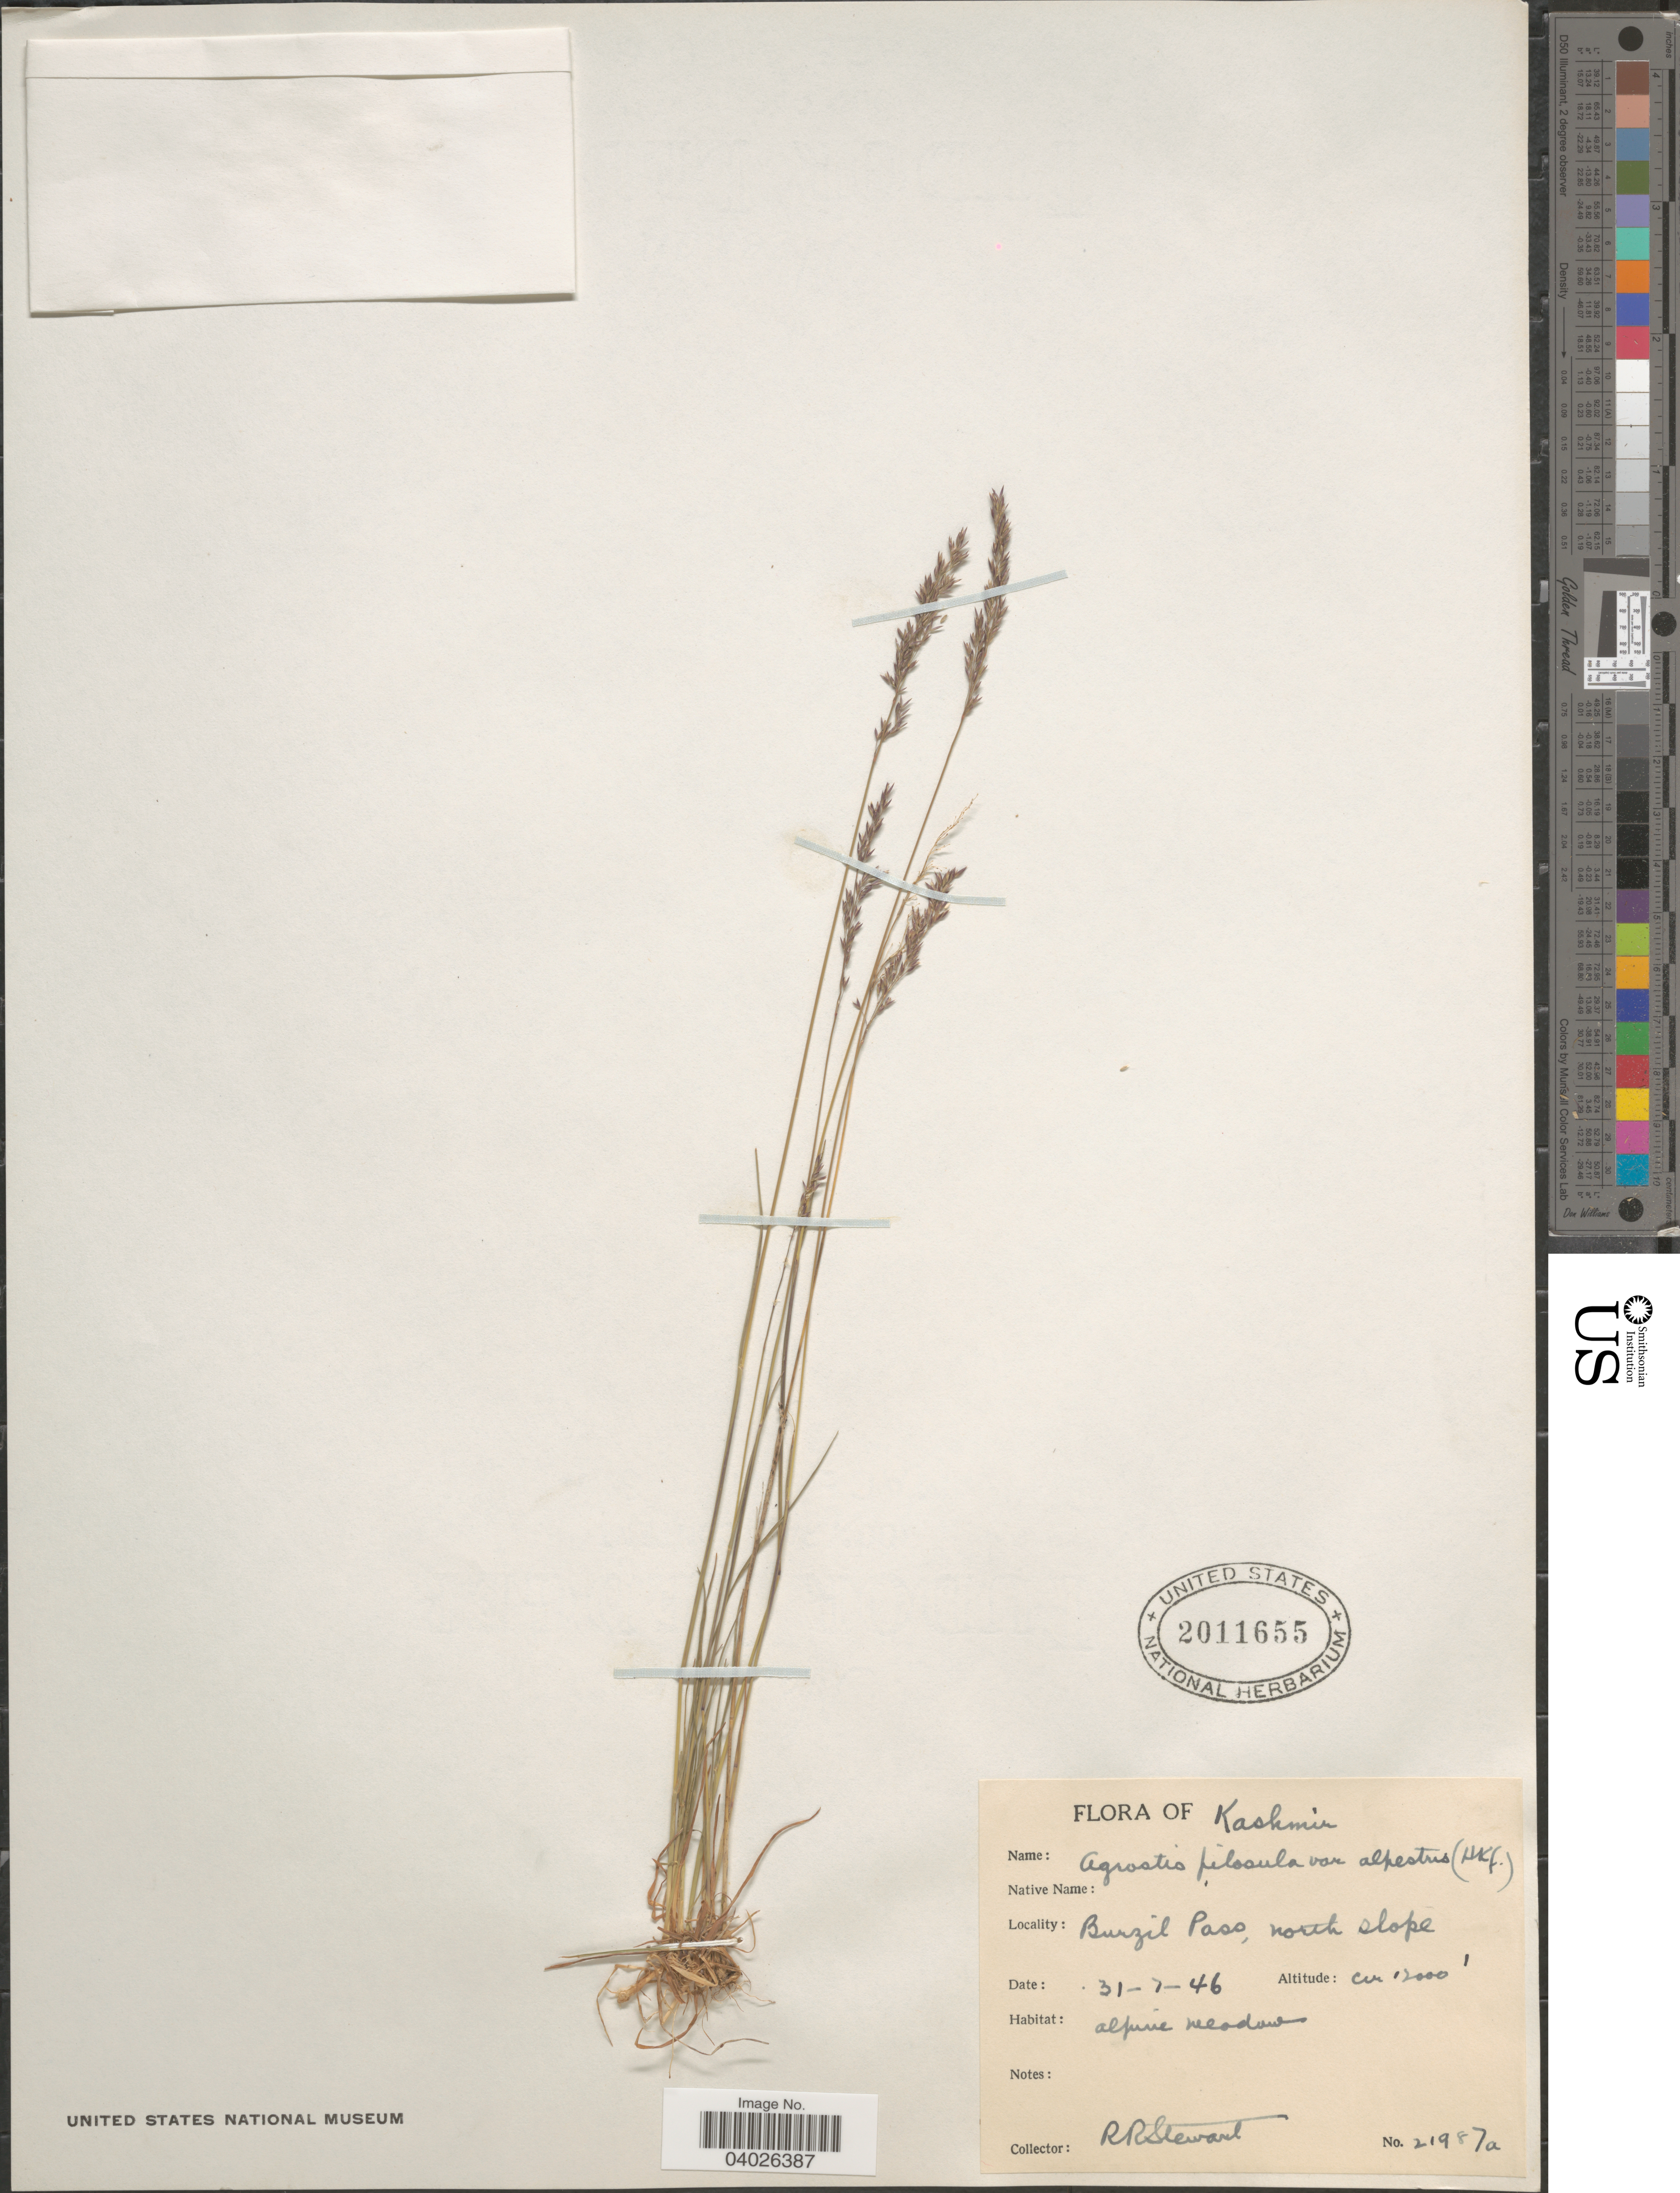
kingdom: Plantae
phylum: Tracheophyta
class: Liliopsida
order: Poales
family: Poaceae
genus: Agrostis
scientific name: Agrostis pilosula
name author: Trin.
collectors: R. Stewart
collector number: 21987a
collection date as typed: Transcribed d/m/y: 31/7/46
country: India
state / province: Jammu and Kashmir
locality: Kashmir. Burzil Pass, north slope.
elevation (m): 3658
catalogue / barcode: US 2011655